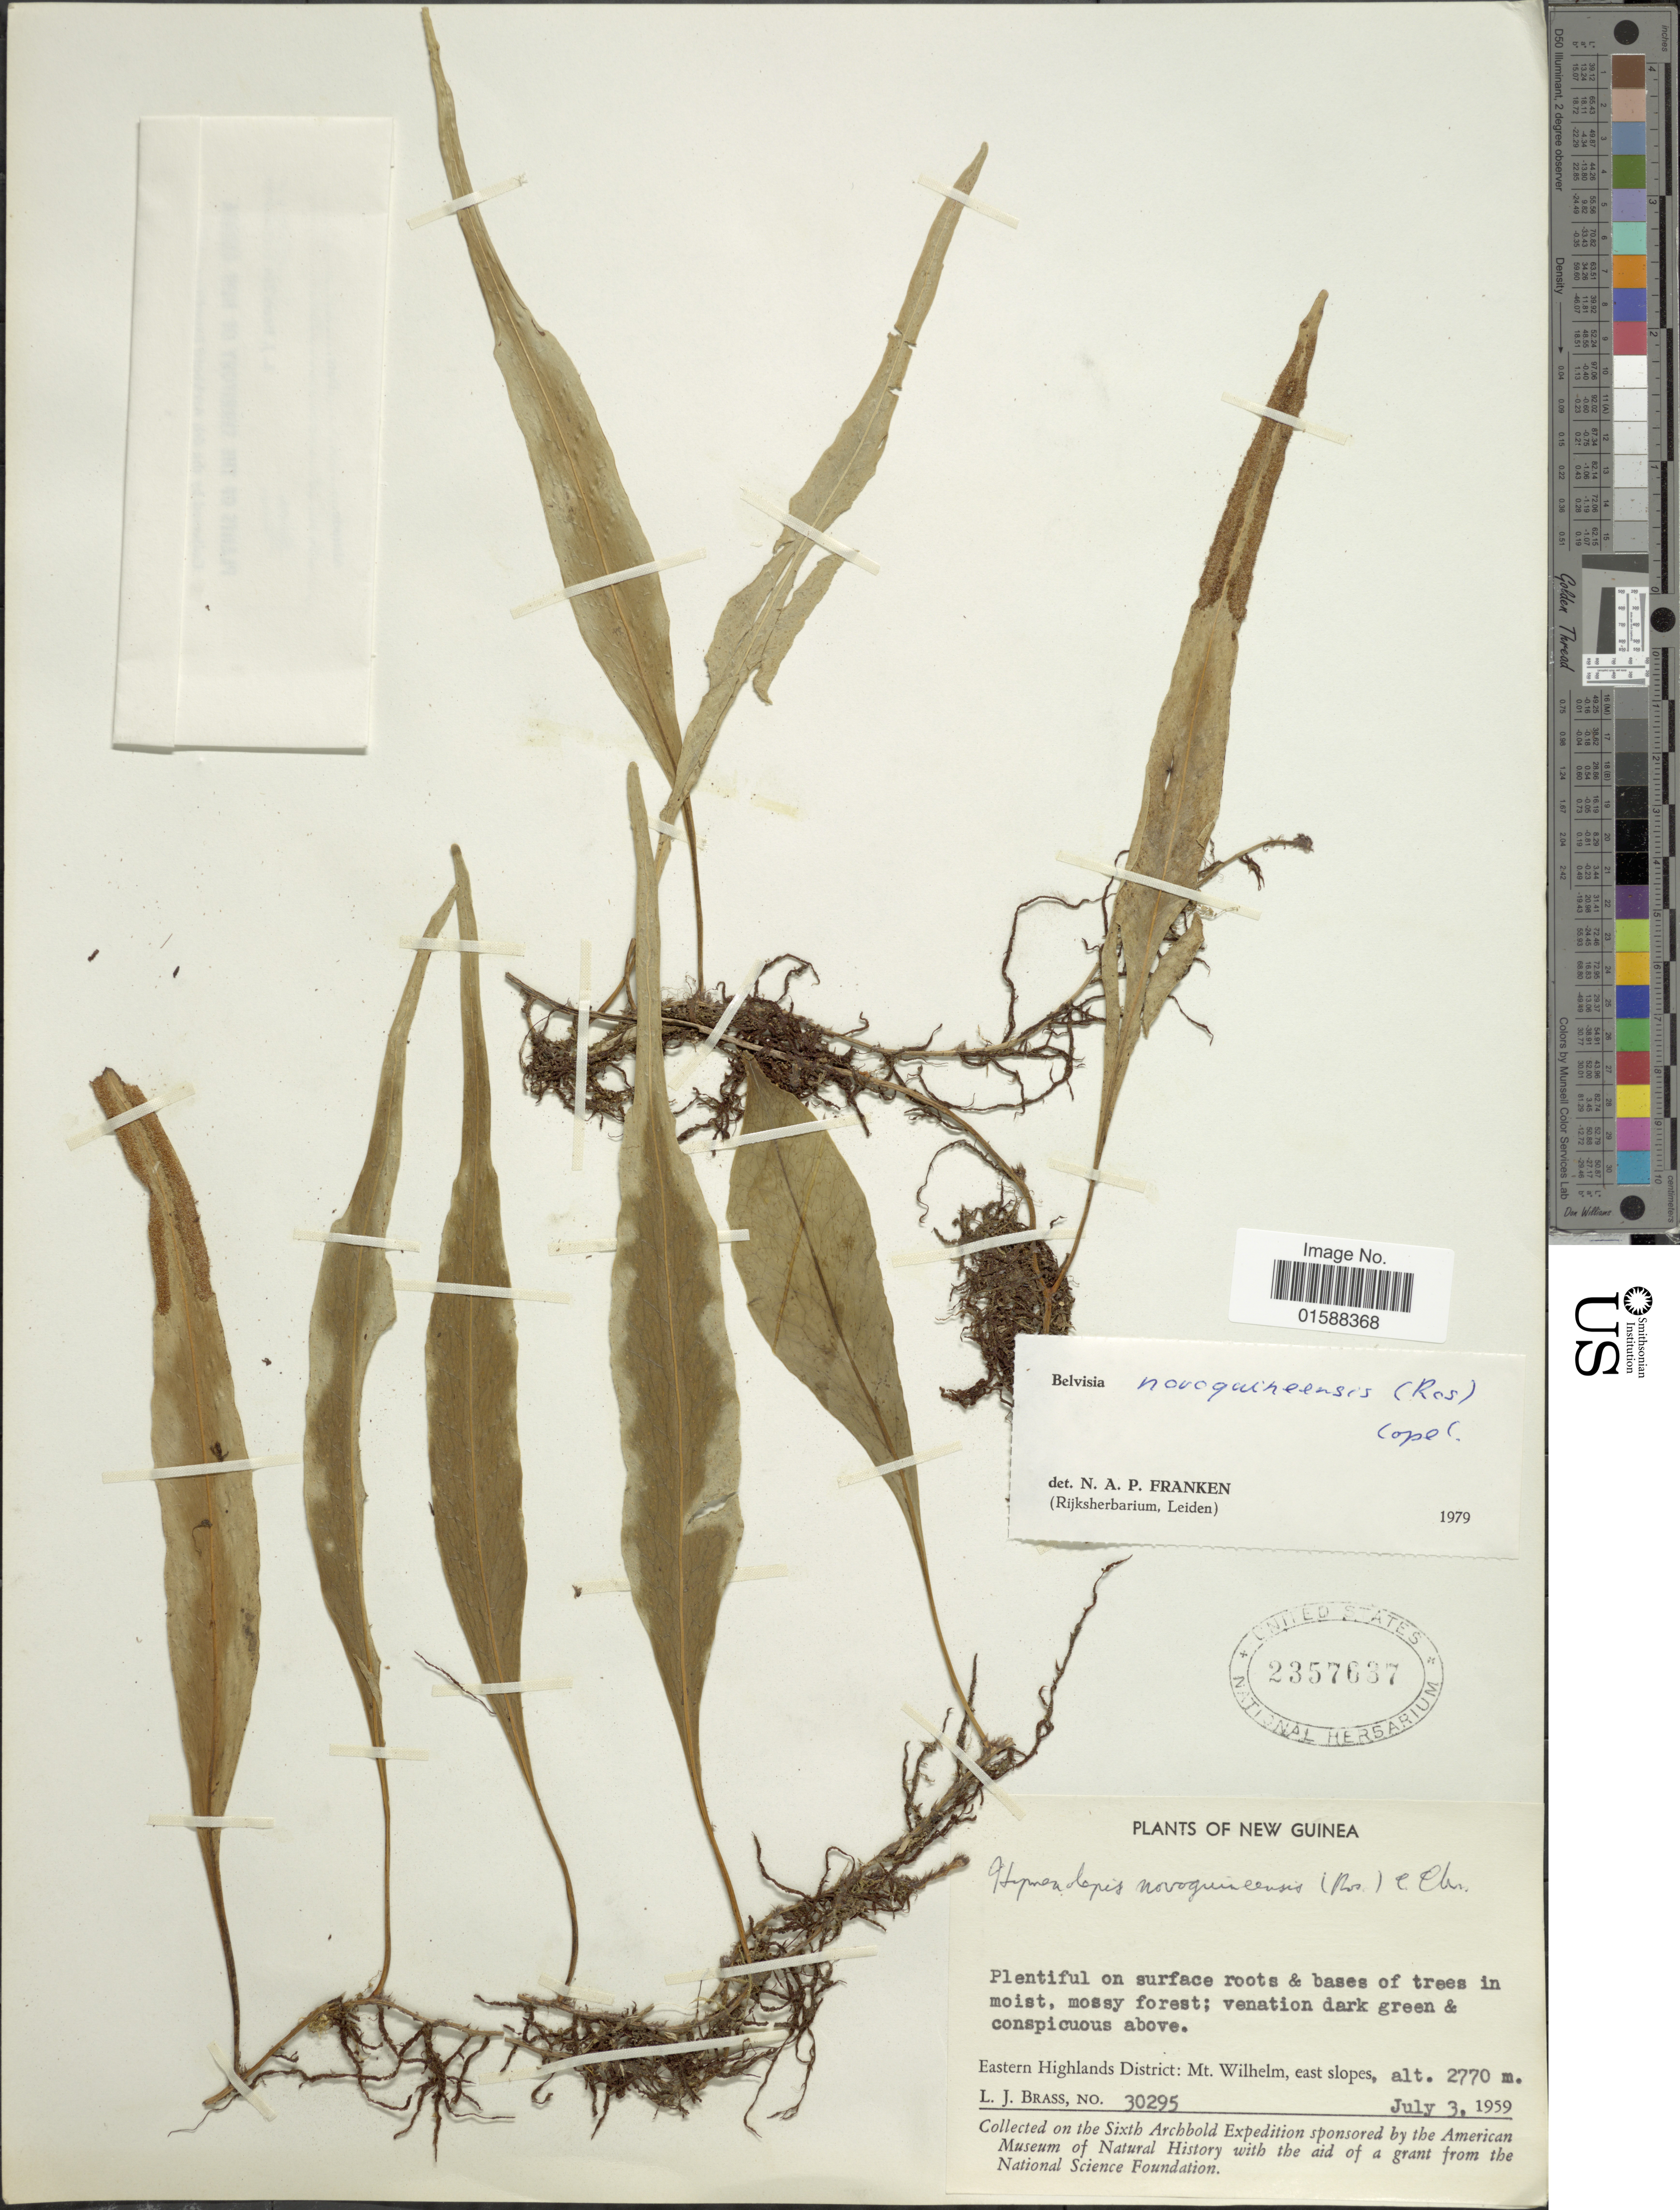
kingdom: Plantae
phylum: Tracheophyta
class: Polypodiopsida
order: Polypodiales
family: Polypodiaceae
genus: Lepisorus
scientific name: Lepisorus novoguineensis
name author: (Rosenst.) Li S. Wang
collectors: L. J. Brass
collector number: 30295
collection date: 1959-07-03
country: Papua New Guinea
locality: New Guinea. Eastern Highlands District: Mt. Wilhelm, east slopes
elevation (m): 2770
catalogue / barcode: US 2357637